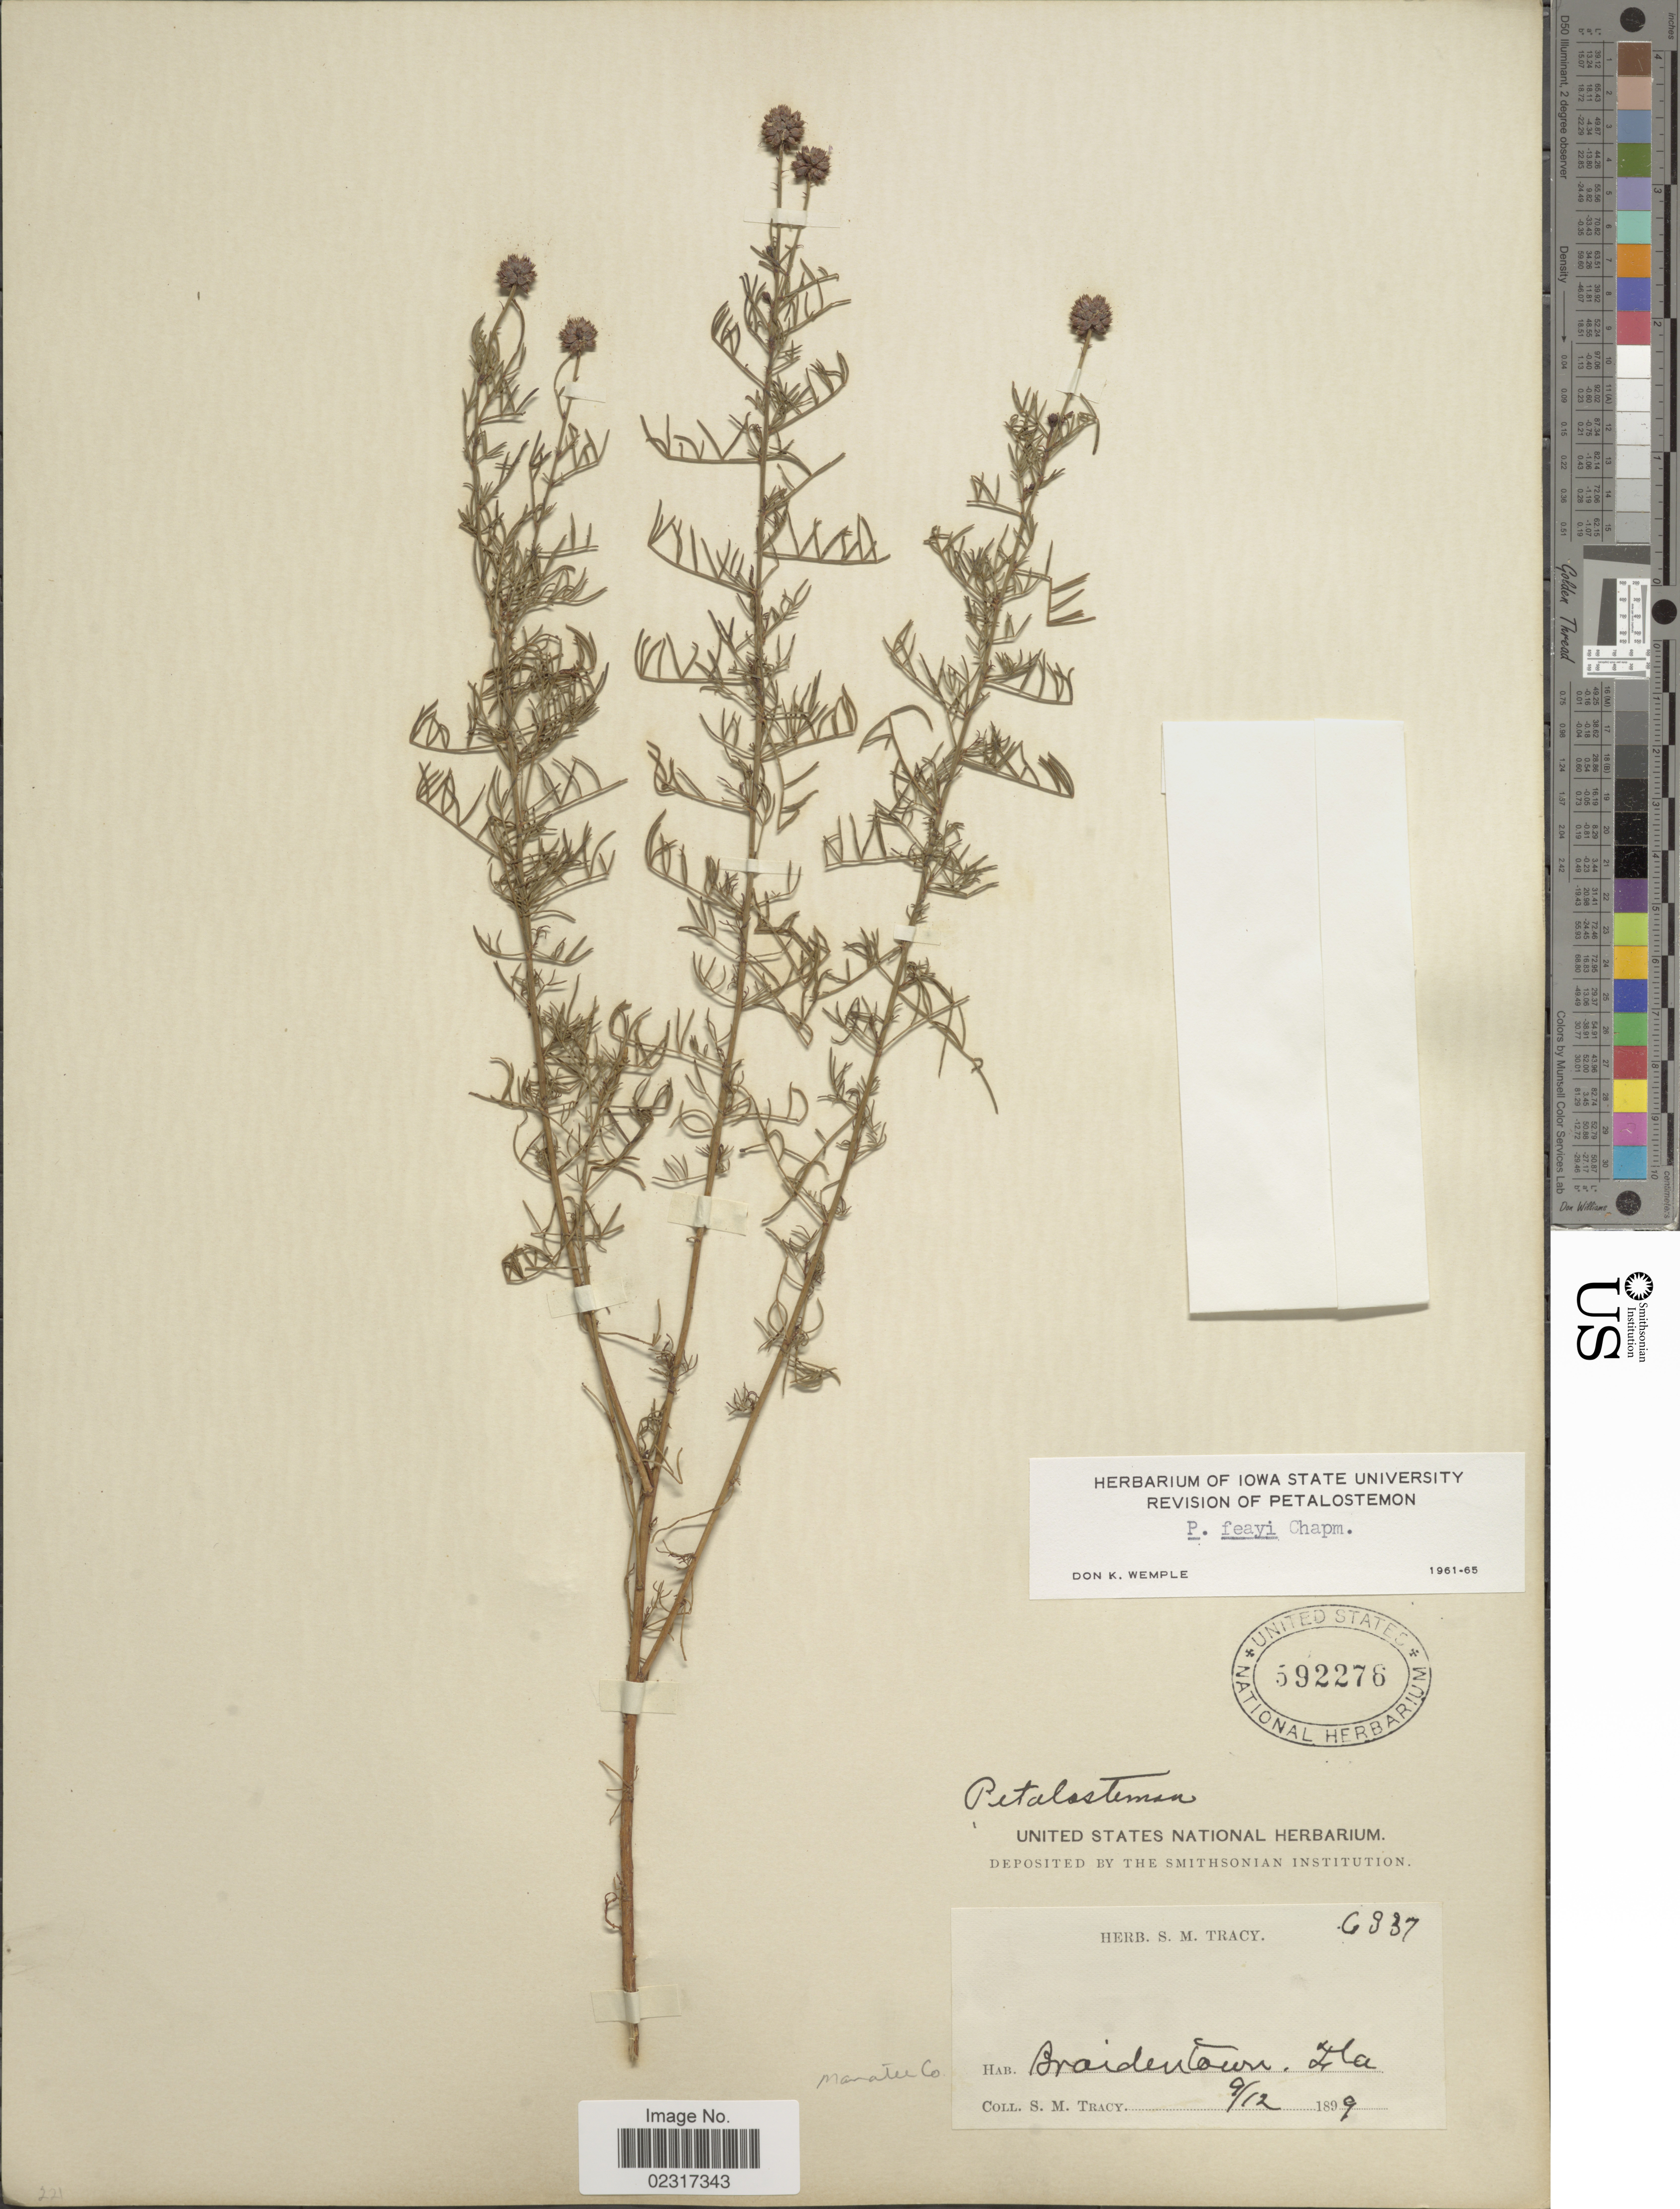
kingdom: Plantae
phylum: Tracheophyta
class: Magnoliopsida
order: Fabales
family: Fabaceae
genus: Dalea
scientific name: Dalea feayi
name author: (Chapm.) Barneby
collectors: S. M. Tracy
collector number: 6837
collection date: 1899-09-12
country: United States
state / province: Florida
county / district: Manatee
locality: Braidentown, Manatee Co.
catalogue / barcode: US 592276